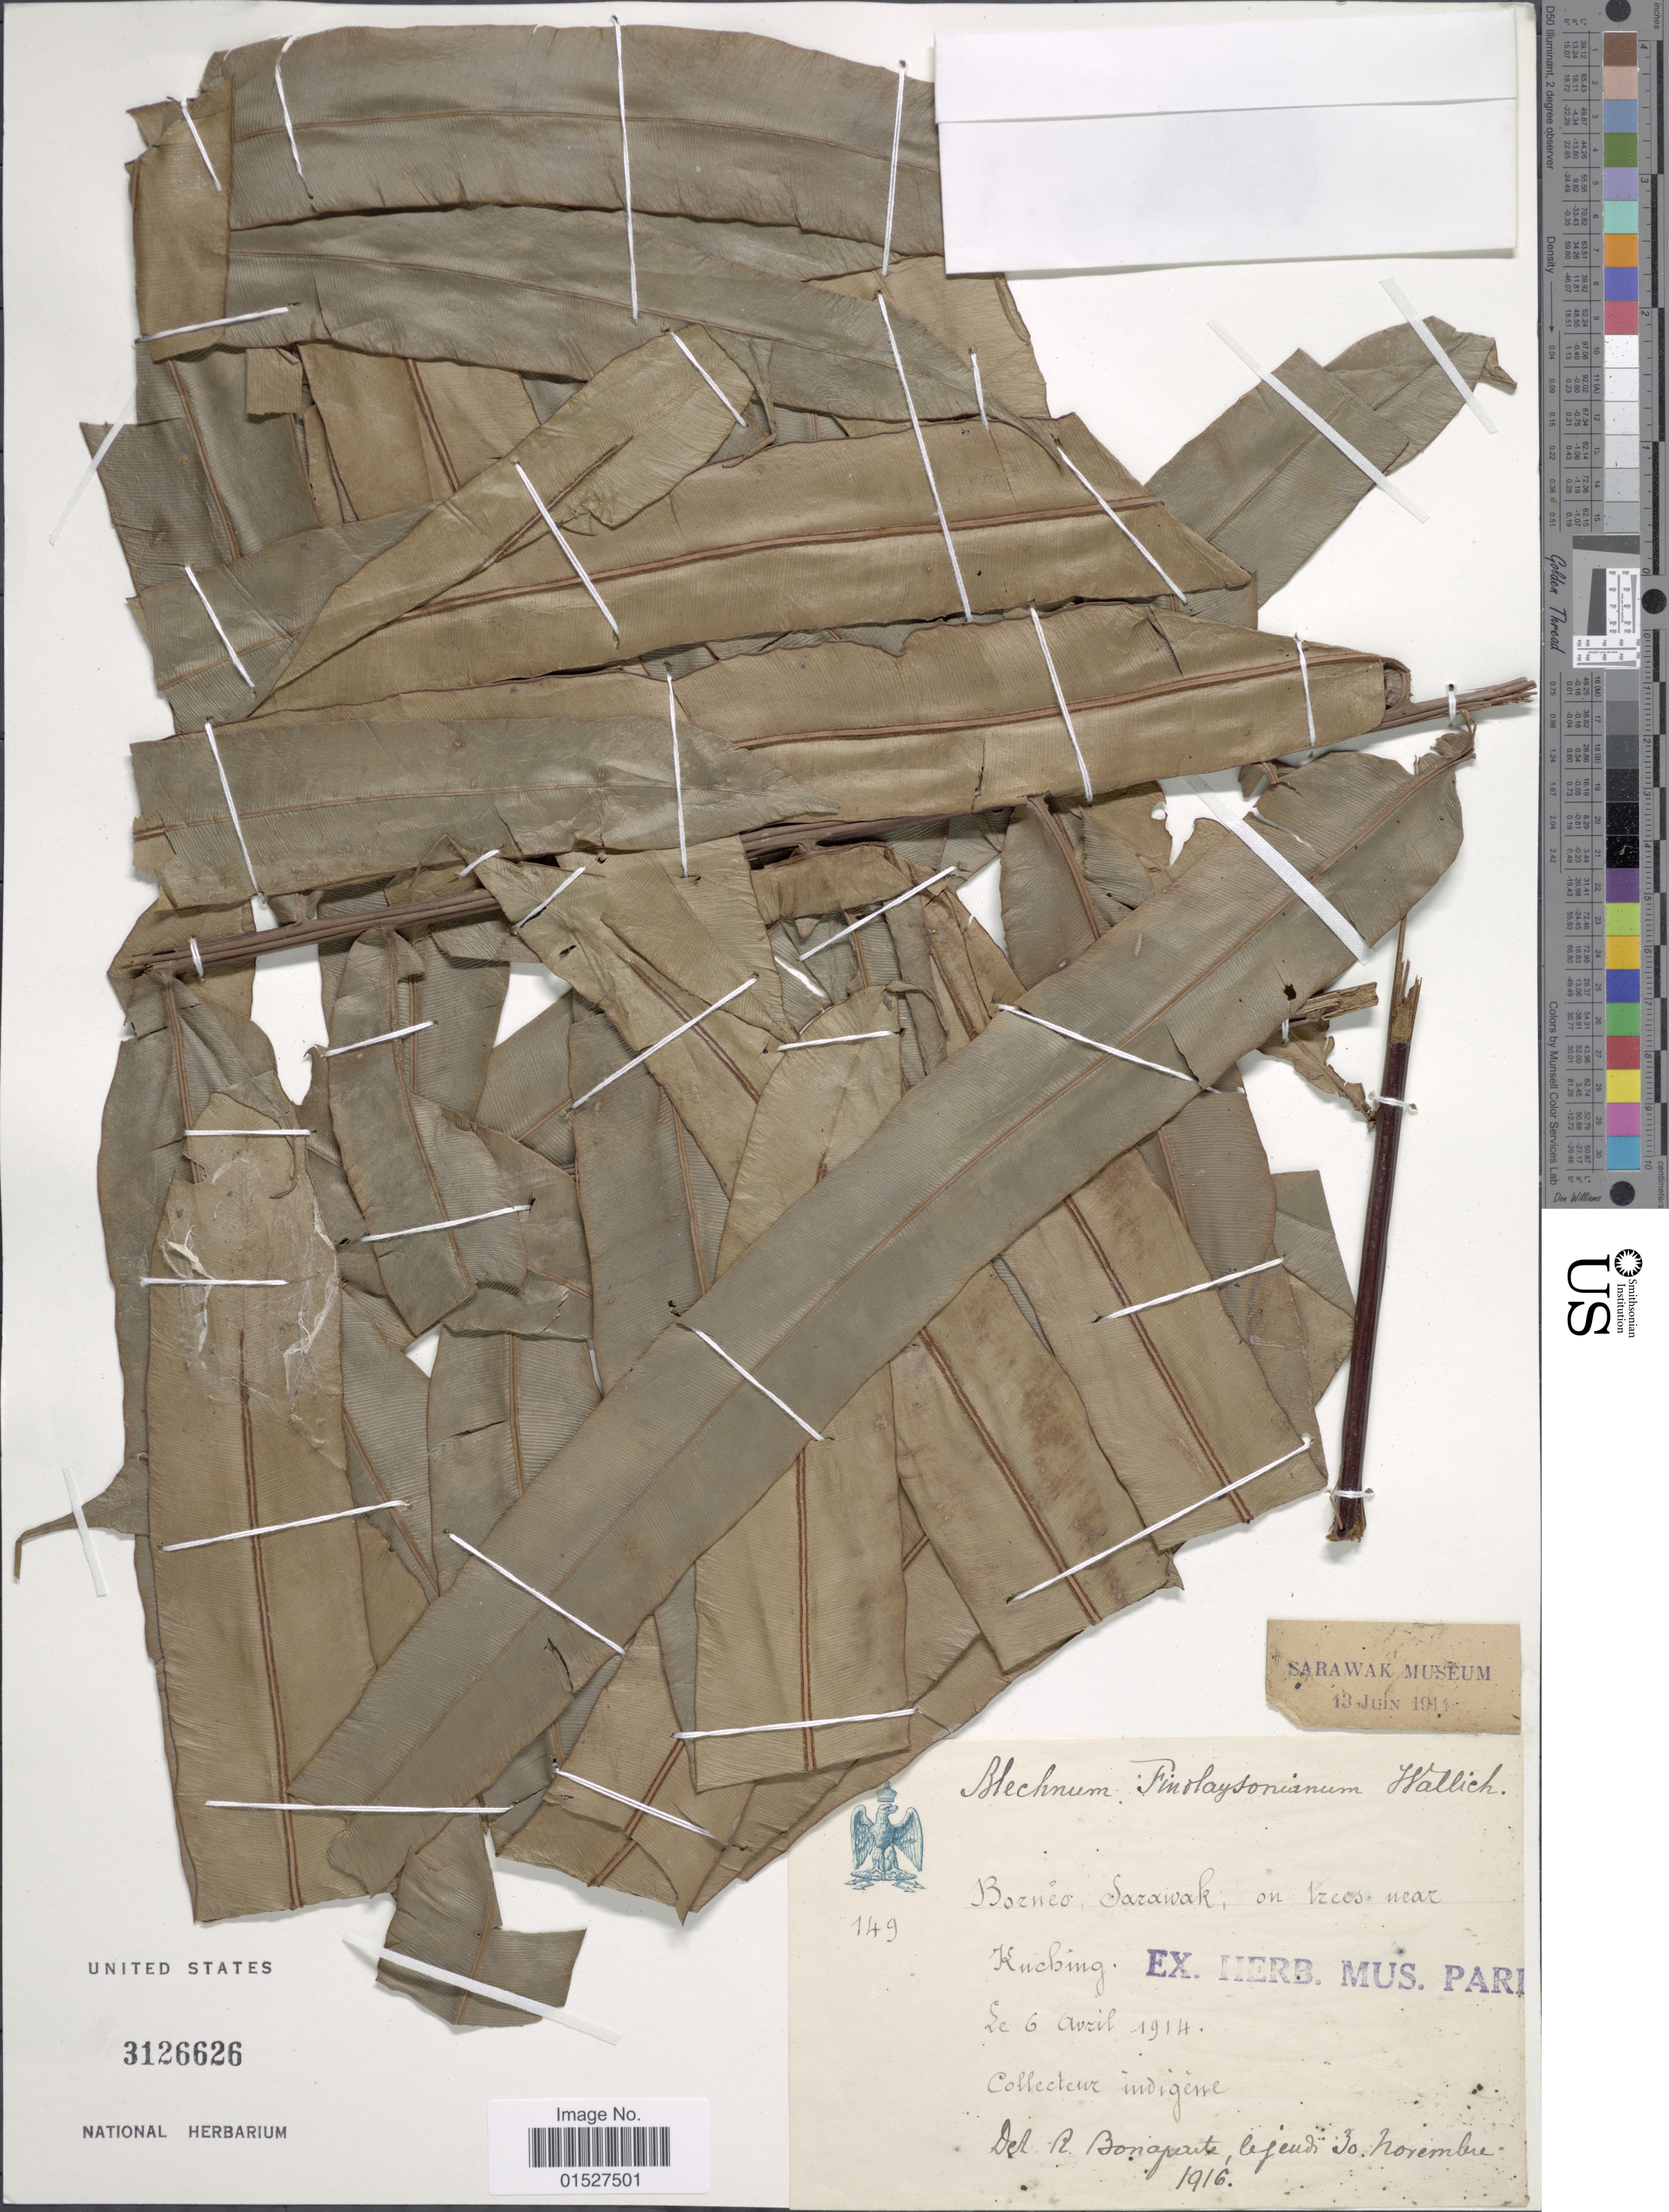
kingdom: Plantae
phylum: Tracheophyta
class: Polypodiopsida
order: Polypodiales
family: Blechnaceae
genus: Blechnum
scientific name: Blechnum finlaysonianum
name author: Wall.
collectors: ex herb. Mus. Paris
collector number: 149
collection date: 1914-04-06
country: Malaysia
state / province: Sarawak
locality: Borneo, Sarawak, on trees near Kuching.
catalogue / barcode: US 3126626